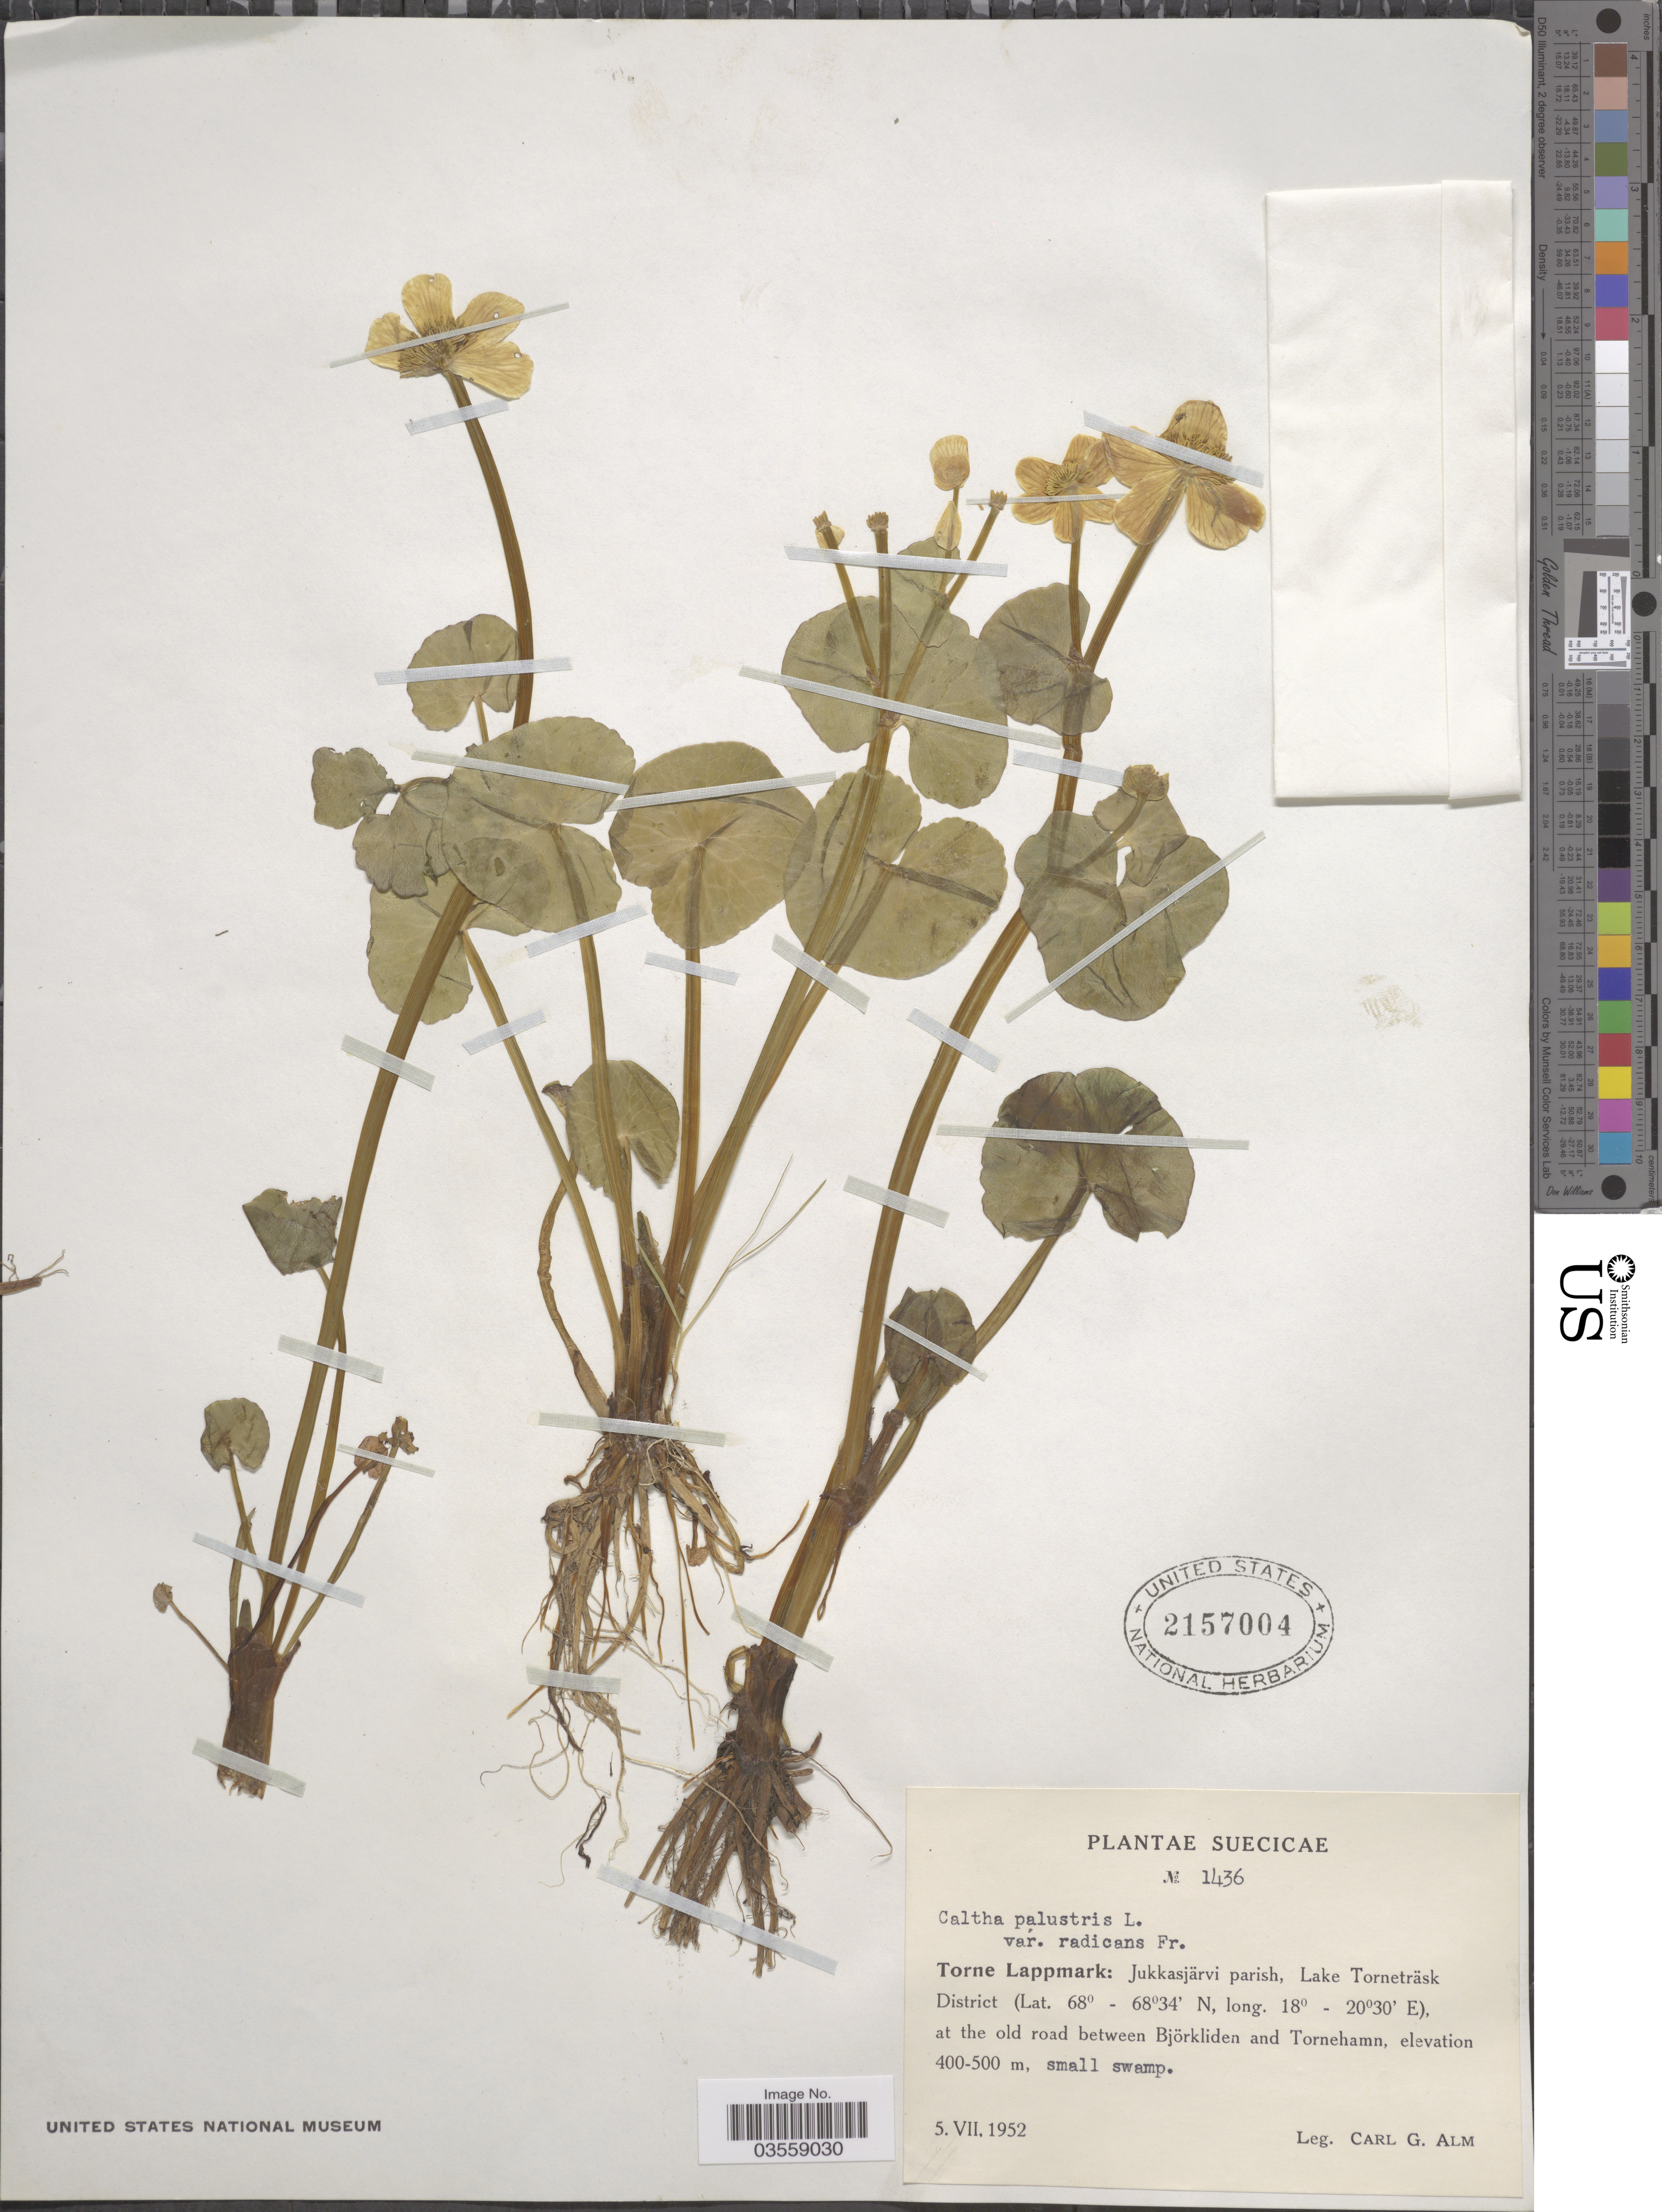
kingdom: Plantae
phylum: Tracheophyta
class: Magnoliopsida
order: Ranunculales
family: Ranunculaceae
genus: Caltha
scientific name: Caltha palustris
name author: L.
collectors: C. G. Alm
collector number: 1436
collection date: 1952-07-05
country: Sweden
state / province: Norrbotten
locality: Suecicæ. Torne Lappmark: Jukkasjärvi parish, Lake Torneträsk District at the old road between Björkliden and Tornehamn.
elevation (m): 400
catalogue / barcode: US 2157004